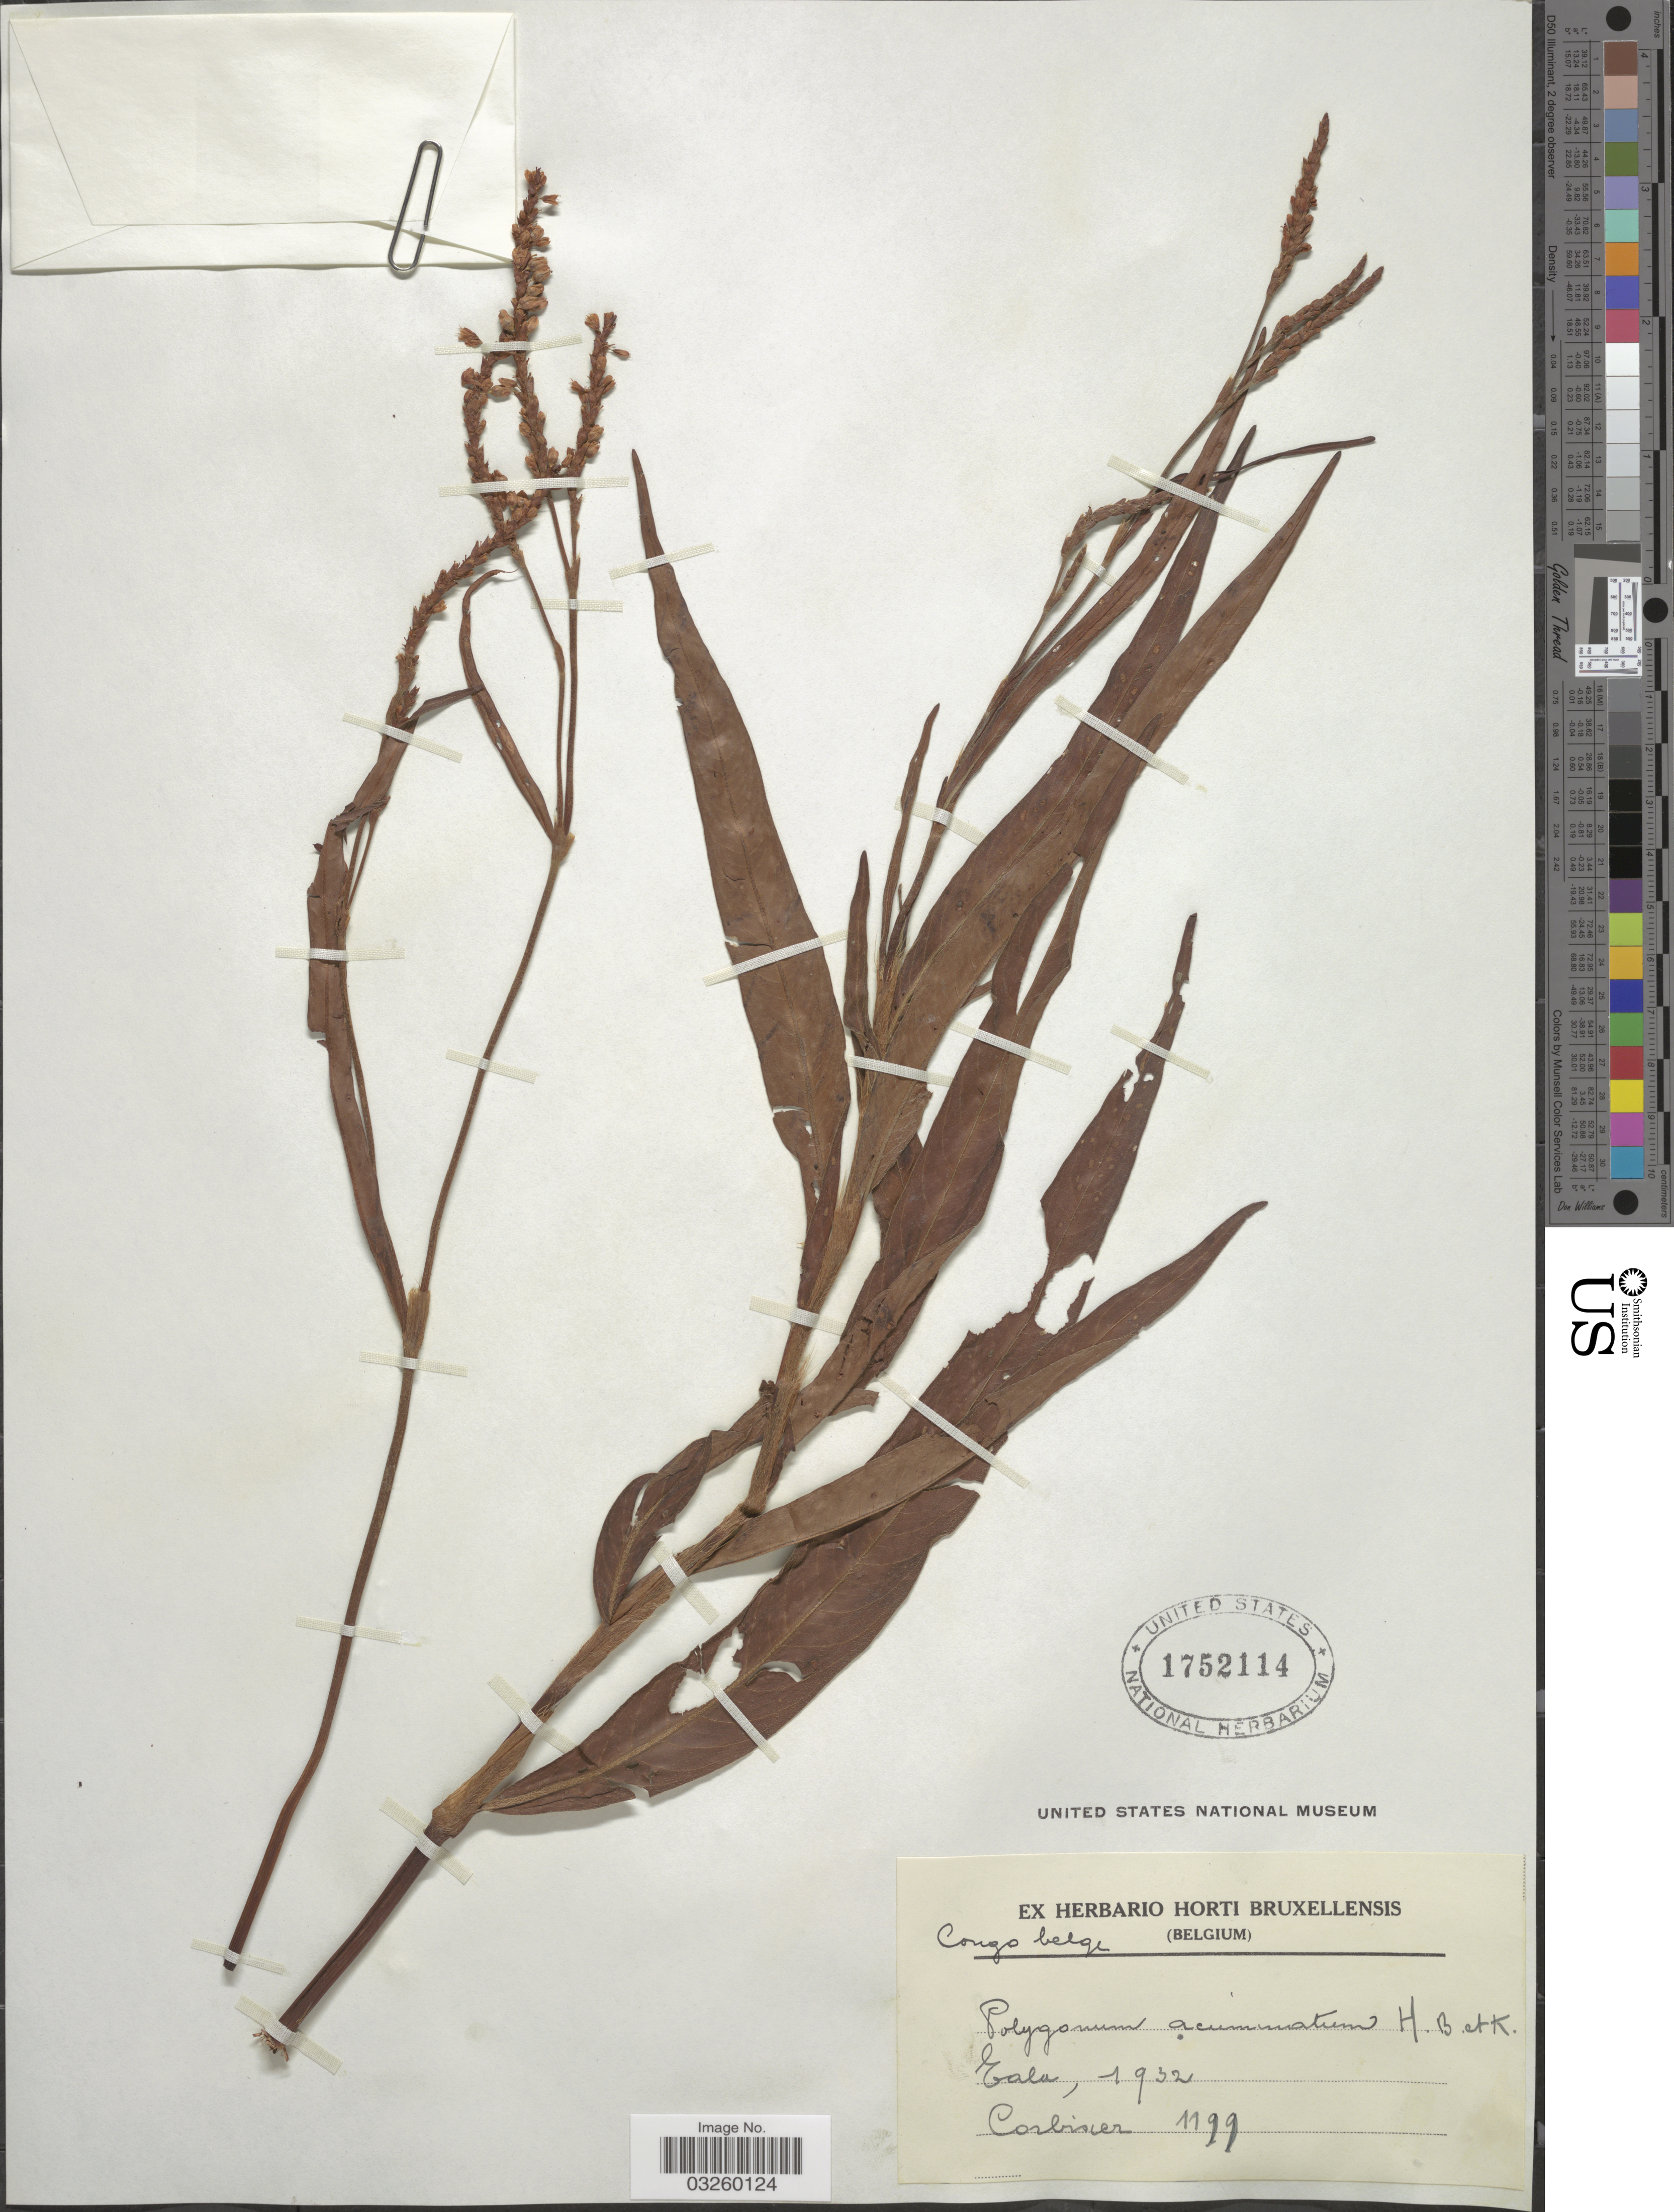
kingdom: Plantae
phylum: Tracheophyta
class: Magnoliopsida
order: Caryophyllales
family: Polygonaceae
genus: Polygonum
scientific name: Polygonum acuminatum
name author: Kunth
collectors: -. Corbisier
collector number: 1199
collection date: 1932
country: Congo, Democratic Republic of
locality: Congo Belge. Eala.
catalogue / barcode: US 1752114